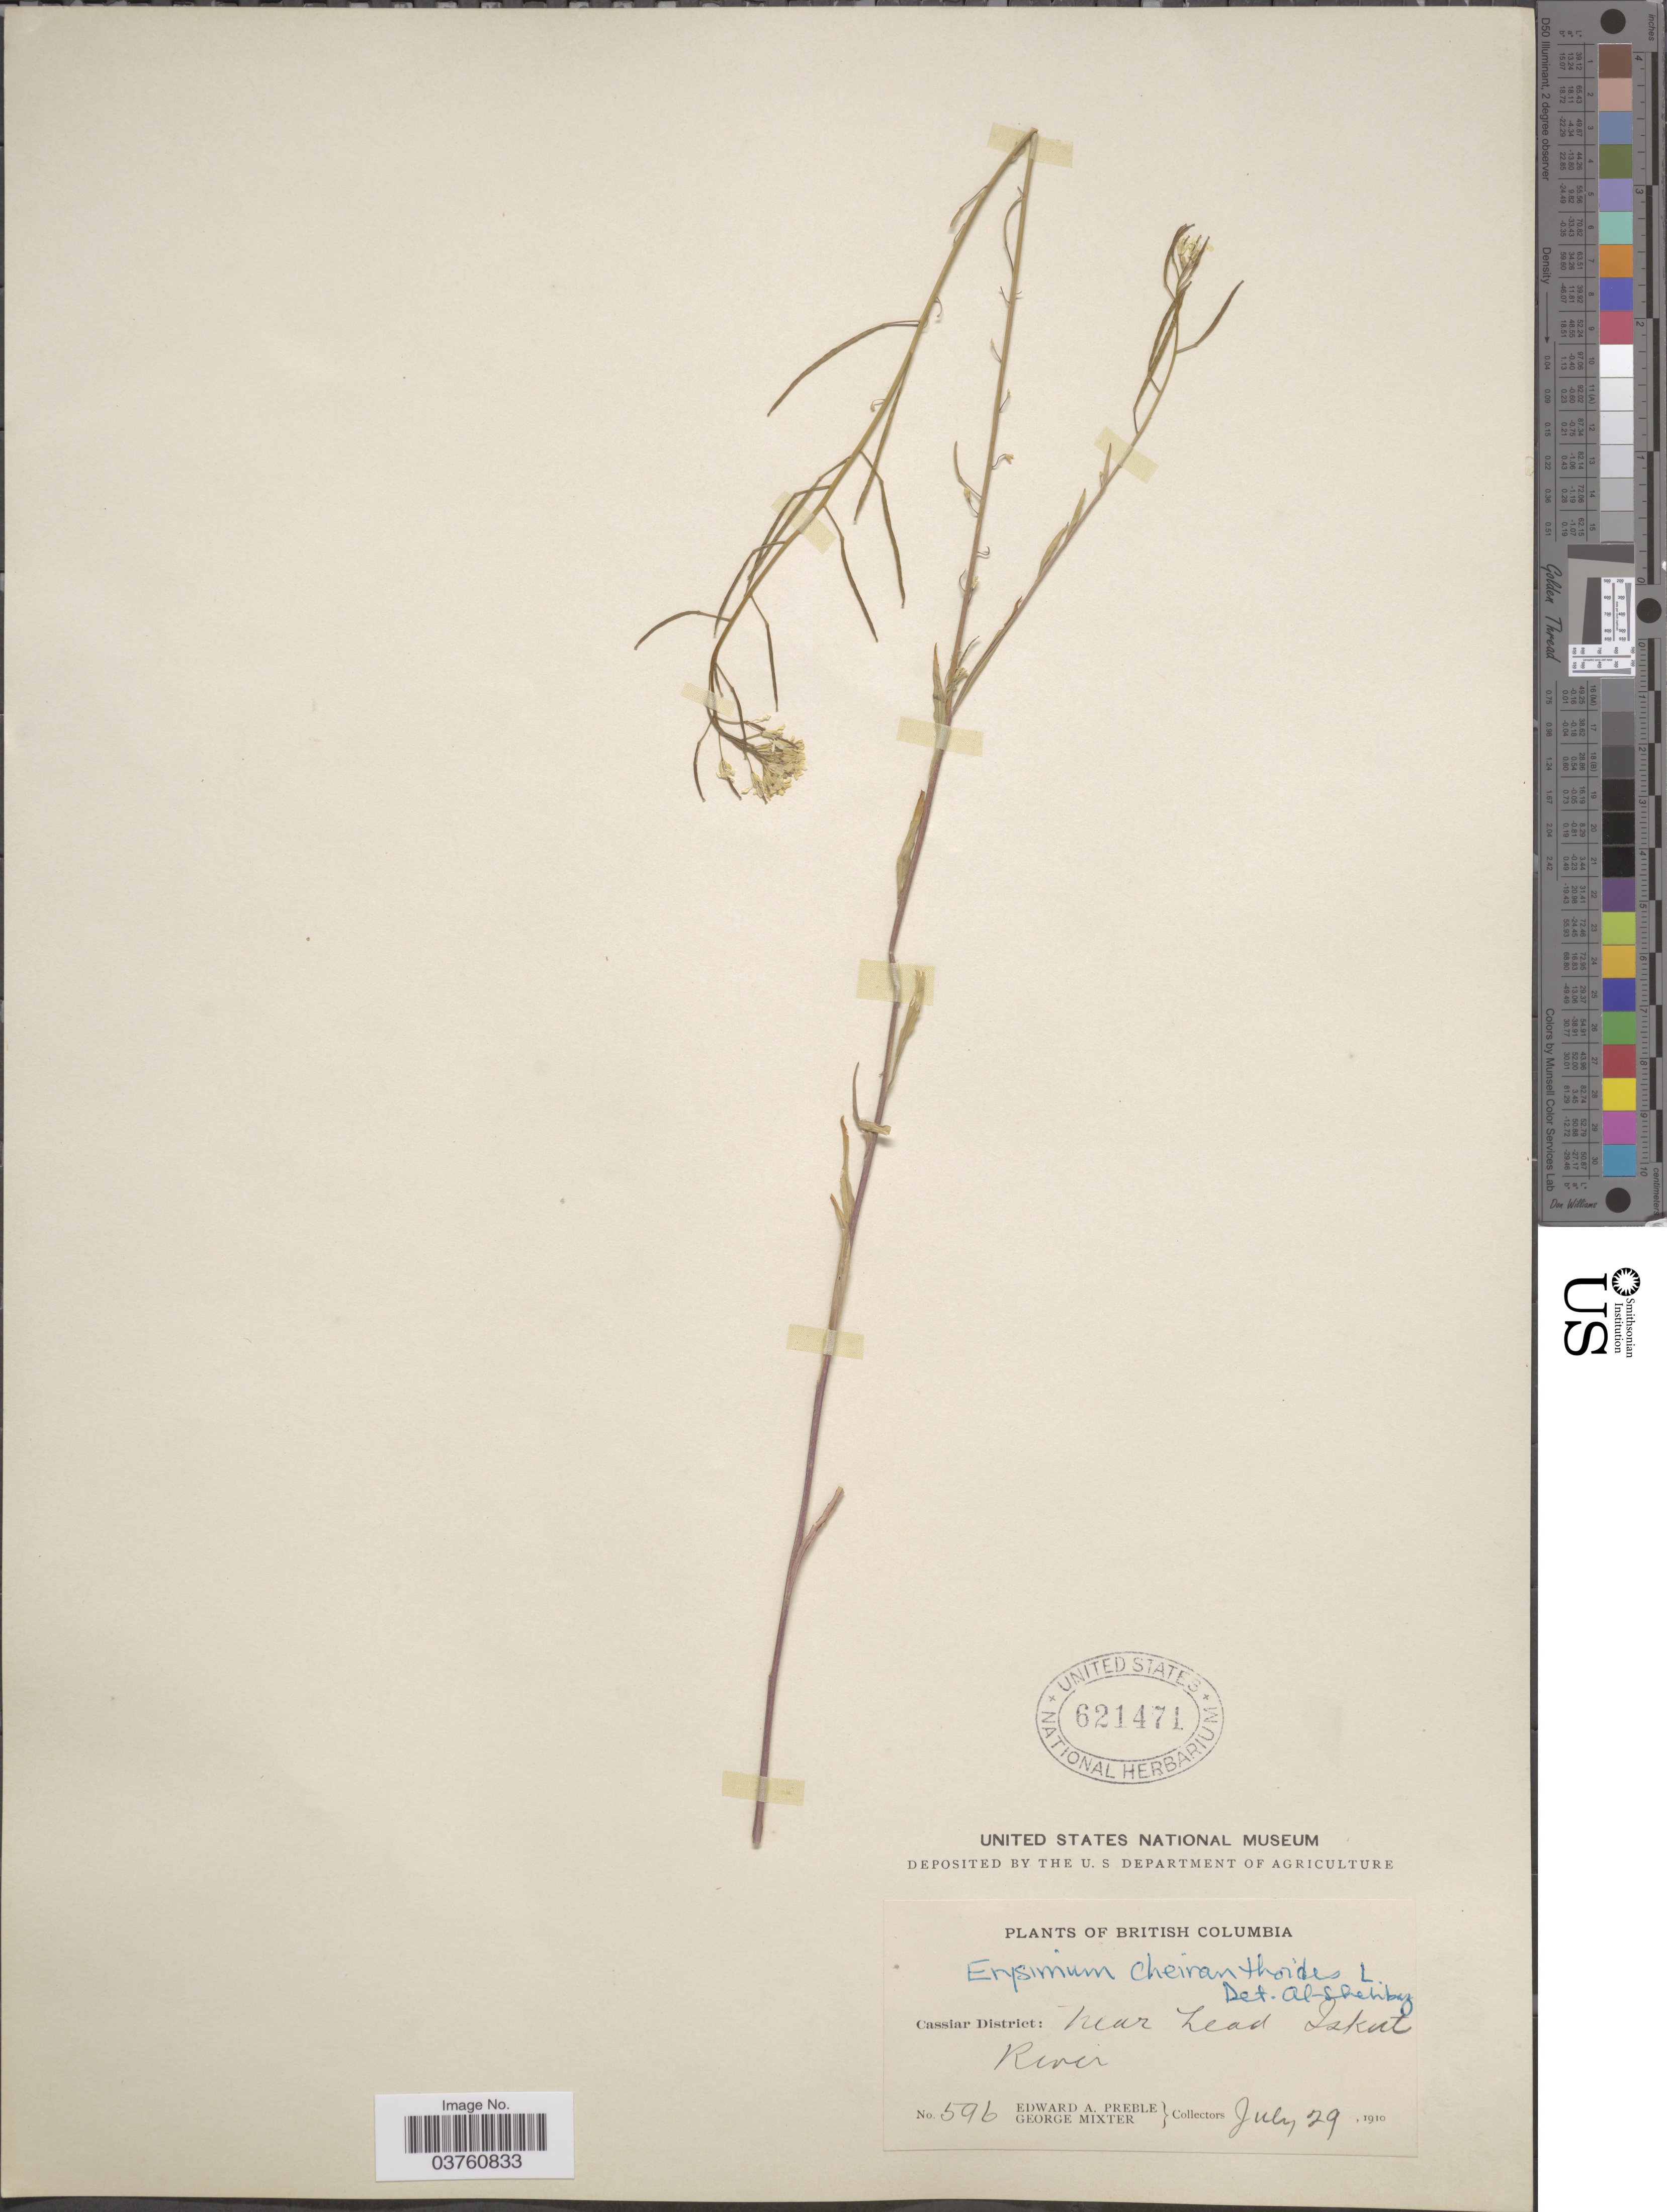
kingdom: Plantae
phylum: Tracheophyta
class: Magnoliopsida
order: Brassicales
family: Brassicaceae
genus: Erysimum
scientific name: Erysimum cheiranthoides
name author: L.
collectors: E. Preble & G. Mixter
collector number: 596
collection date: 1910-07-29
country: Canada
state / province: British Columbia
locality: Cassiar District: Near head Iskut River.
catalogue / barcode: US 621471